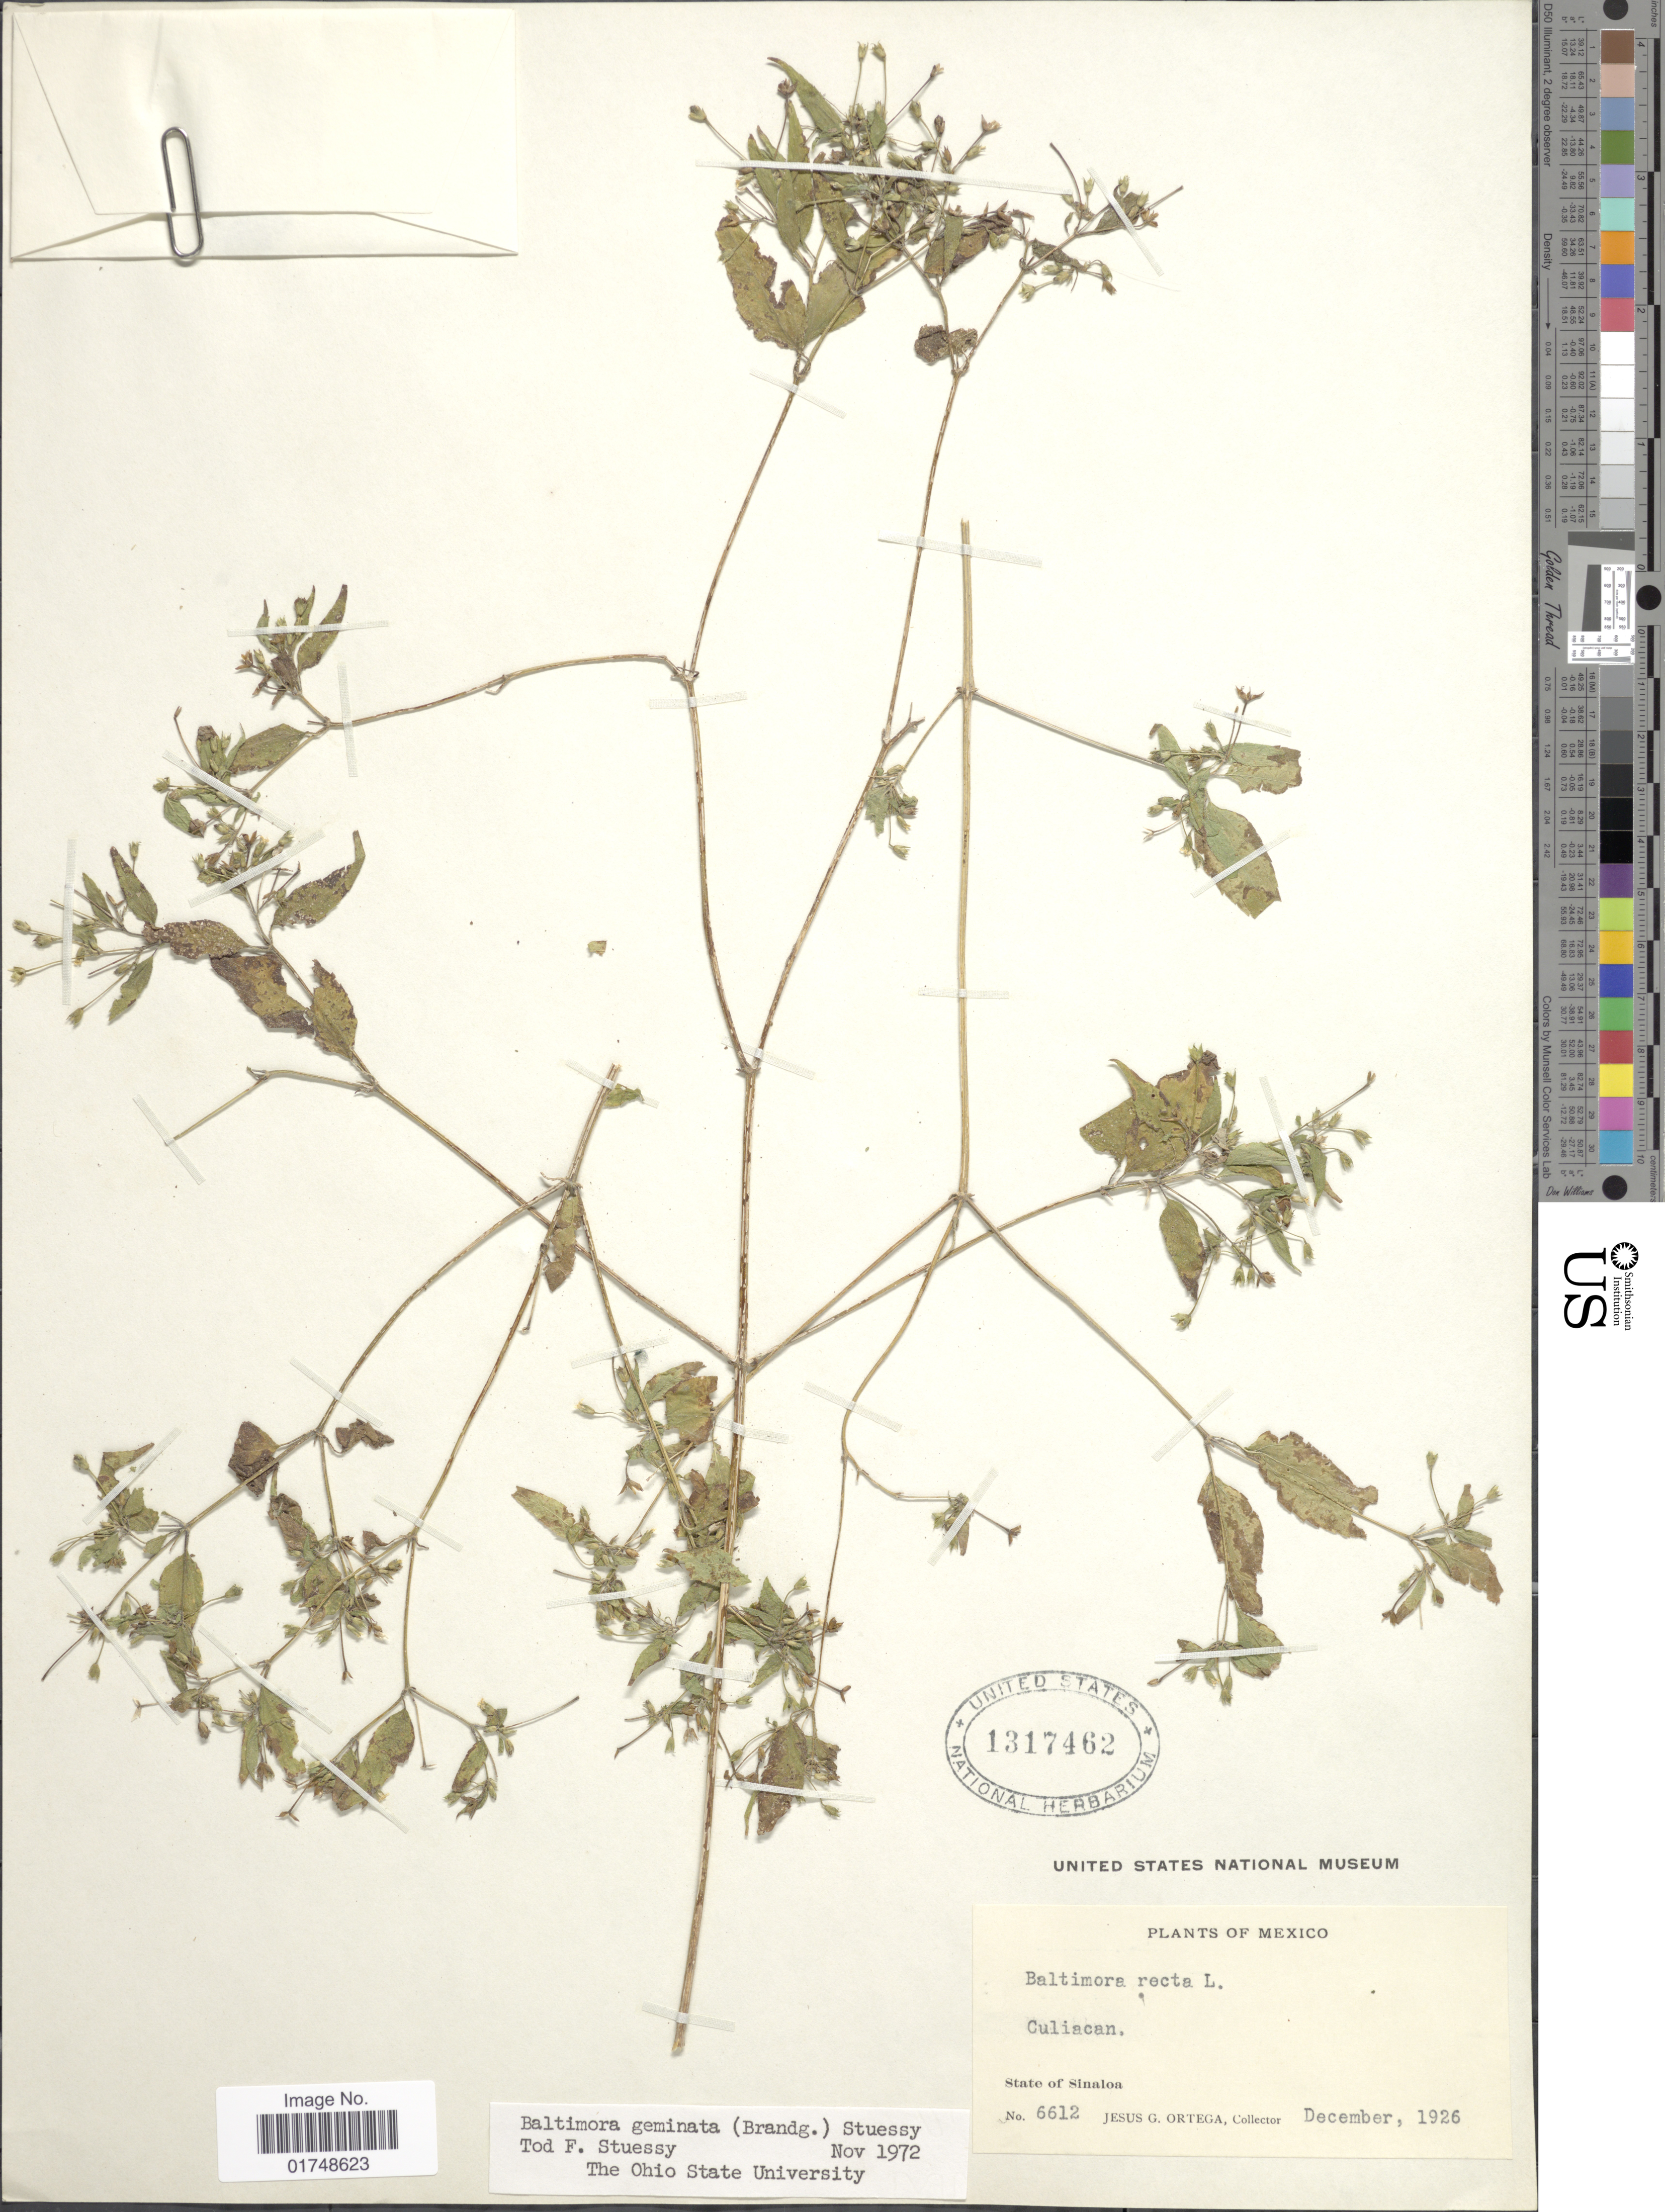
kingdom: Plantae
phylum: Tracheophyta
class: Magnoliopsida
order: Asterales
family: Asteraceae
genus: Baltimora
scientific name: Baltimora geminata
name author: (Brandegee) Stuessy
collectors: J. Ortega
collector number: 6612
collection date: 1926-12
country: Mexico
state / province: Sinaloa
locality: State of Sinaloa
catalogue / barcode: US 1317462